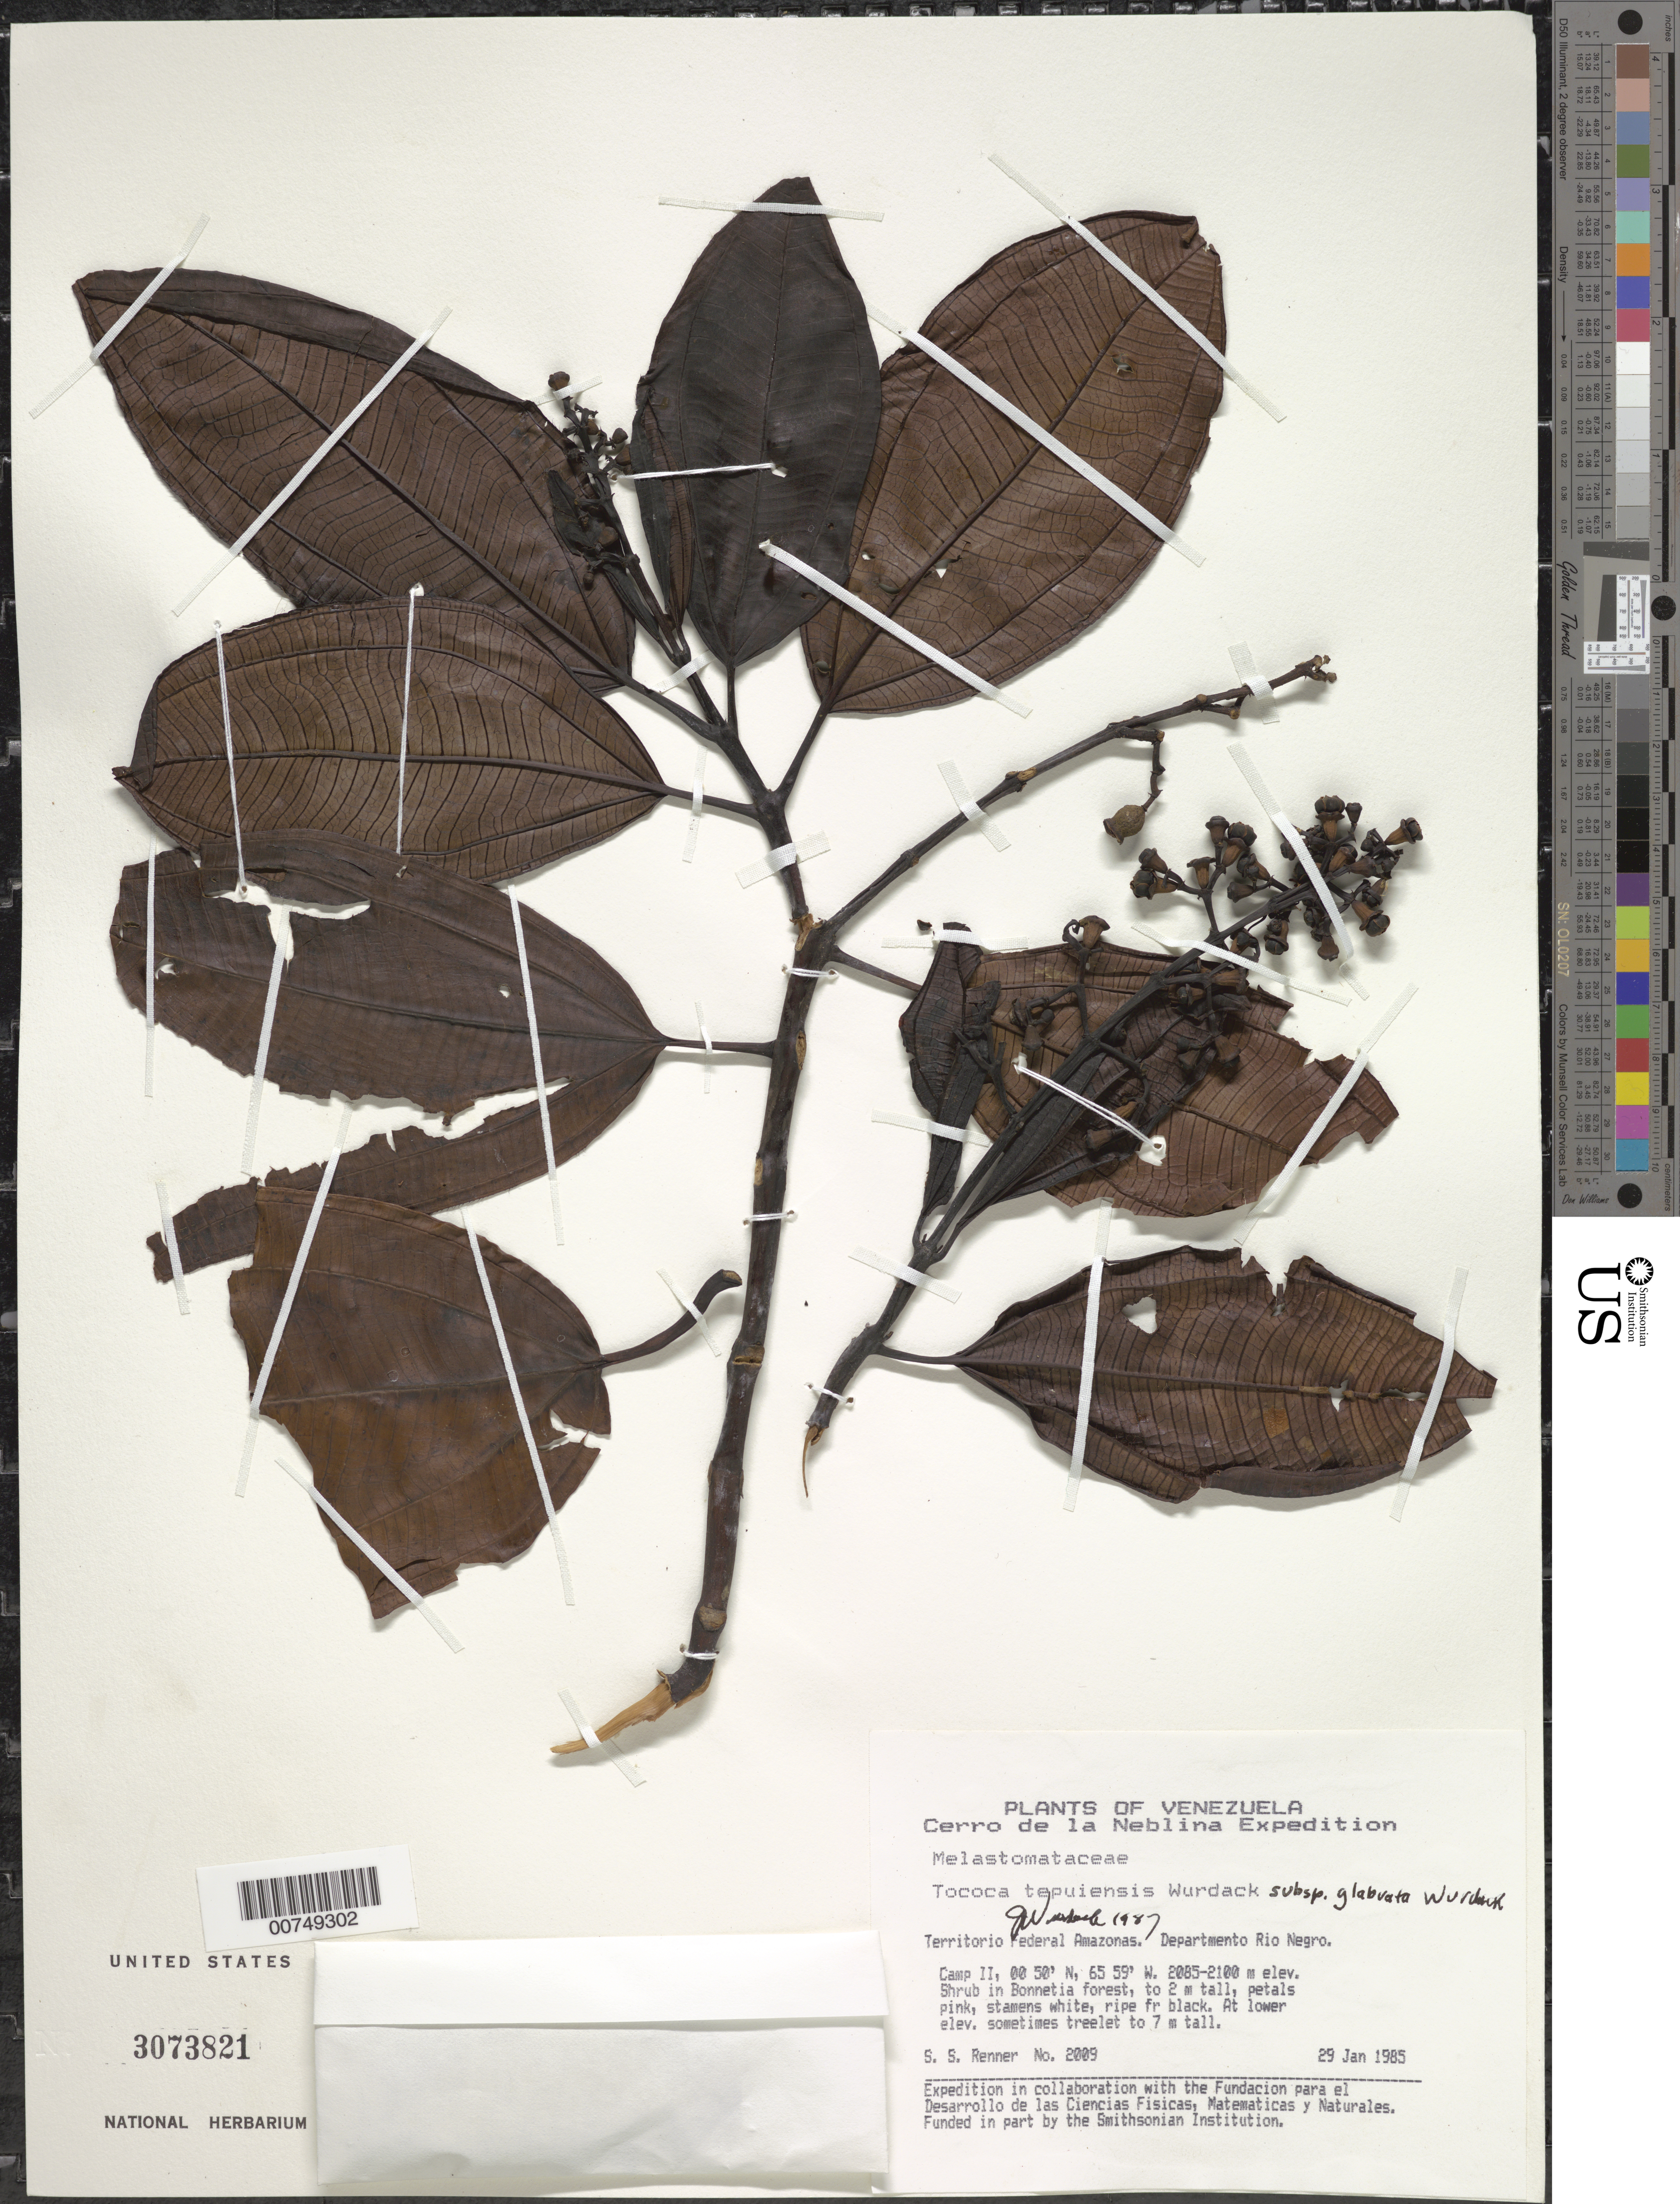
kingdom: Plantae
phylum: Tracheophyta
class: Magnoliopsida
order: Myrtales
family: Melastomataceae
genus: Tococa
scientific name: Tococa tepuiensis subsp. glabrata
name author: Wurdack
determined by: Wurdack, John J., (US), US (UNITED STATES)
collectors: S. S. Renner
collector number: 2009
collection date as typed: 29-Jan-85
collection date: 1985-01-29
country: Venezuela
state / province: Amazonas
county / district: Río Negro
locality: Cerro de la Neblina, Camp II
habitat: Bonnetia forest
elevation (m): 2085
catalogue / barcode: US 3073821